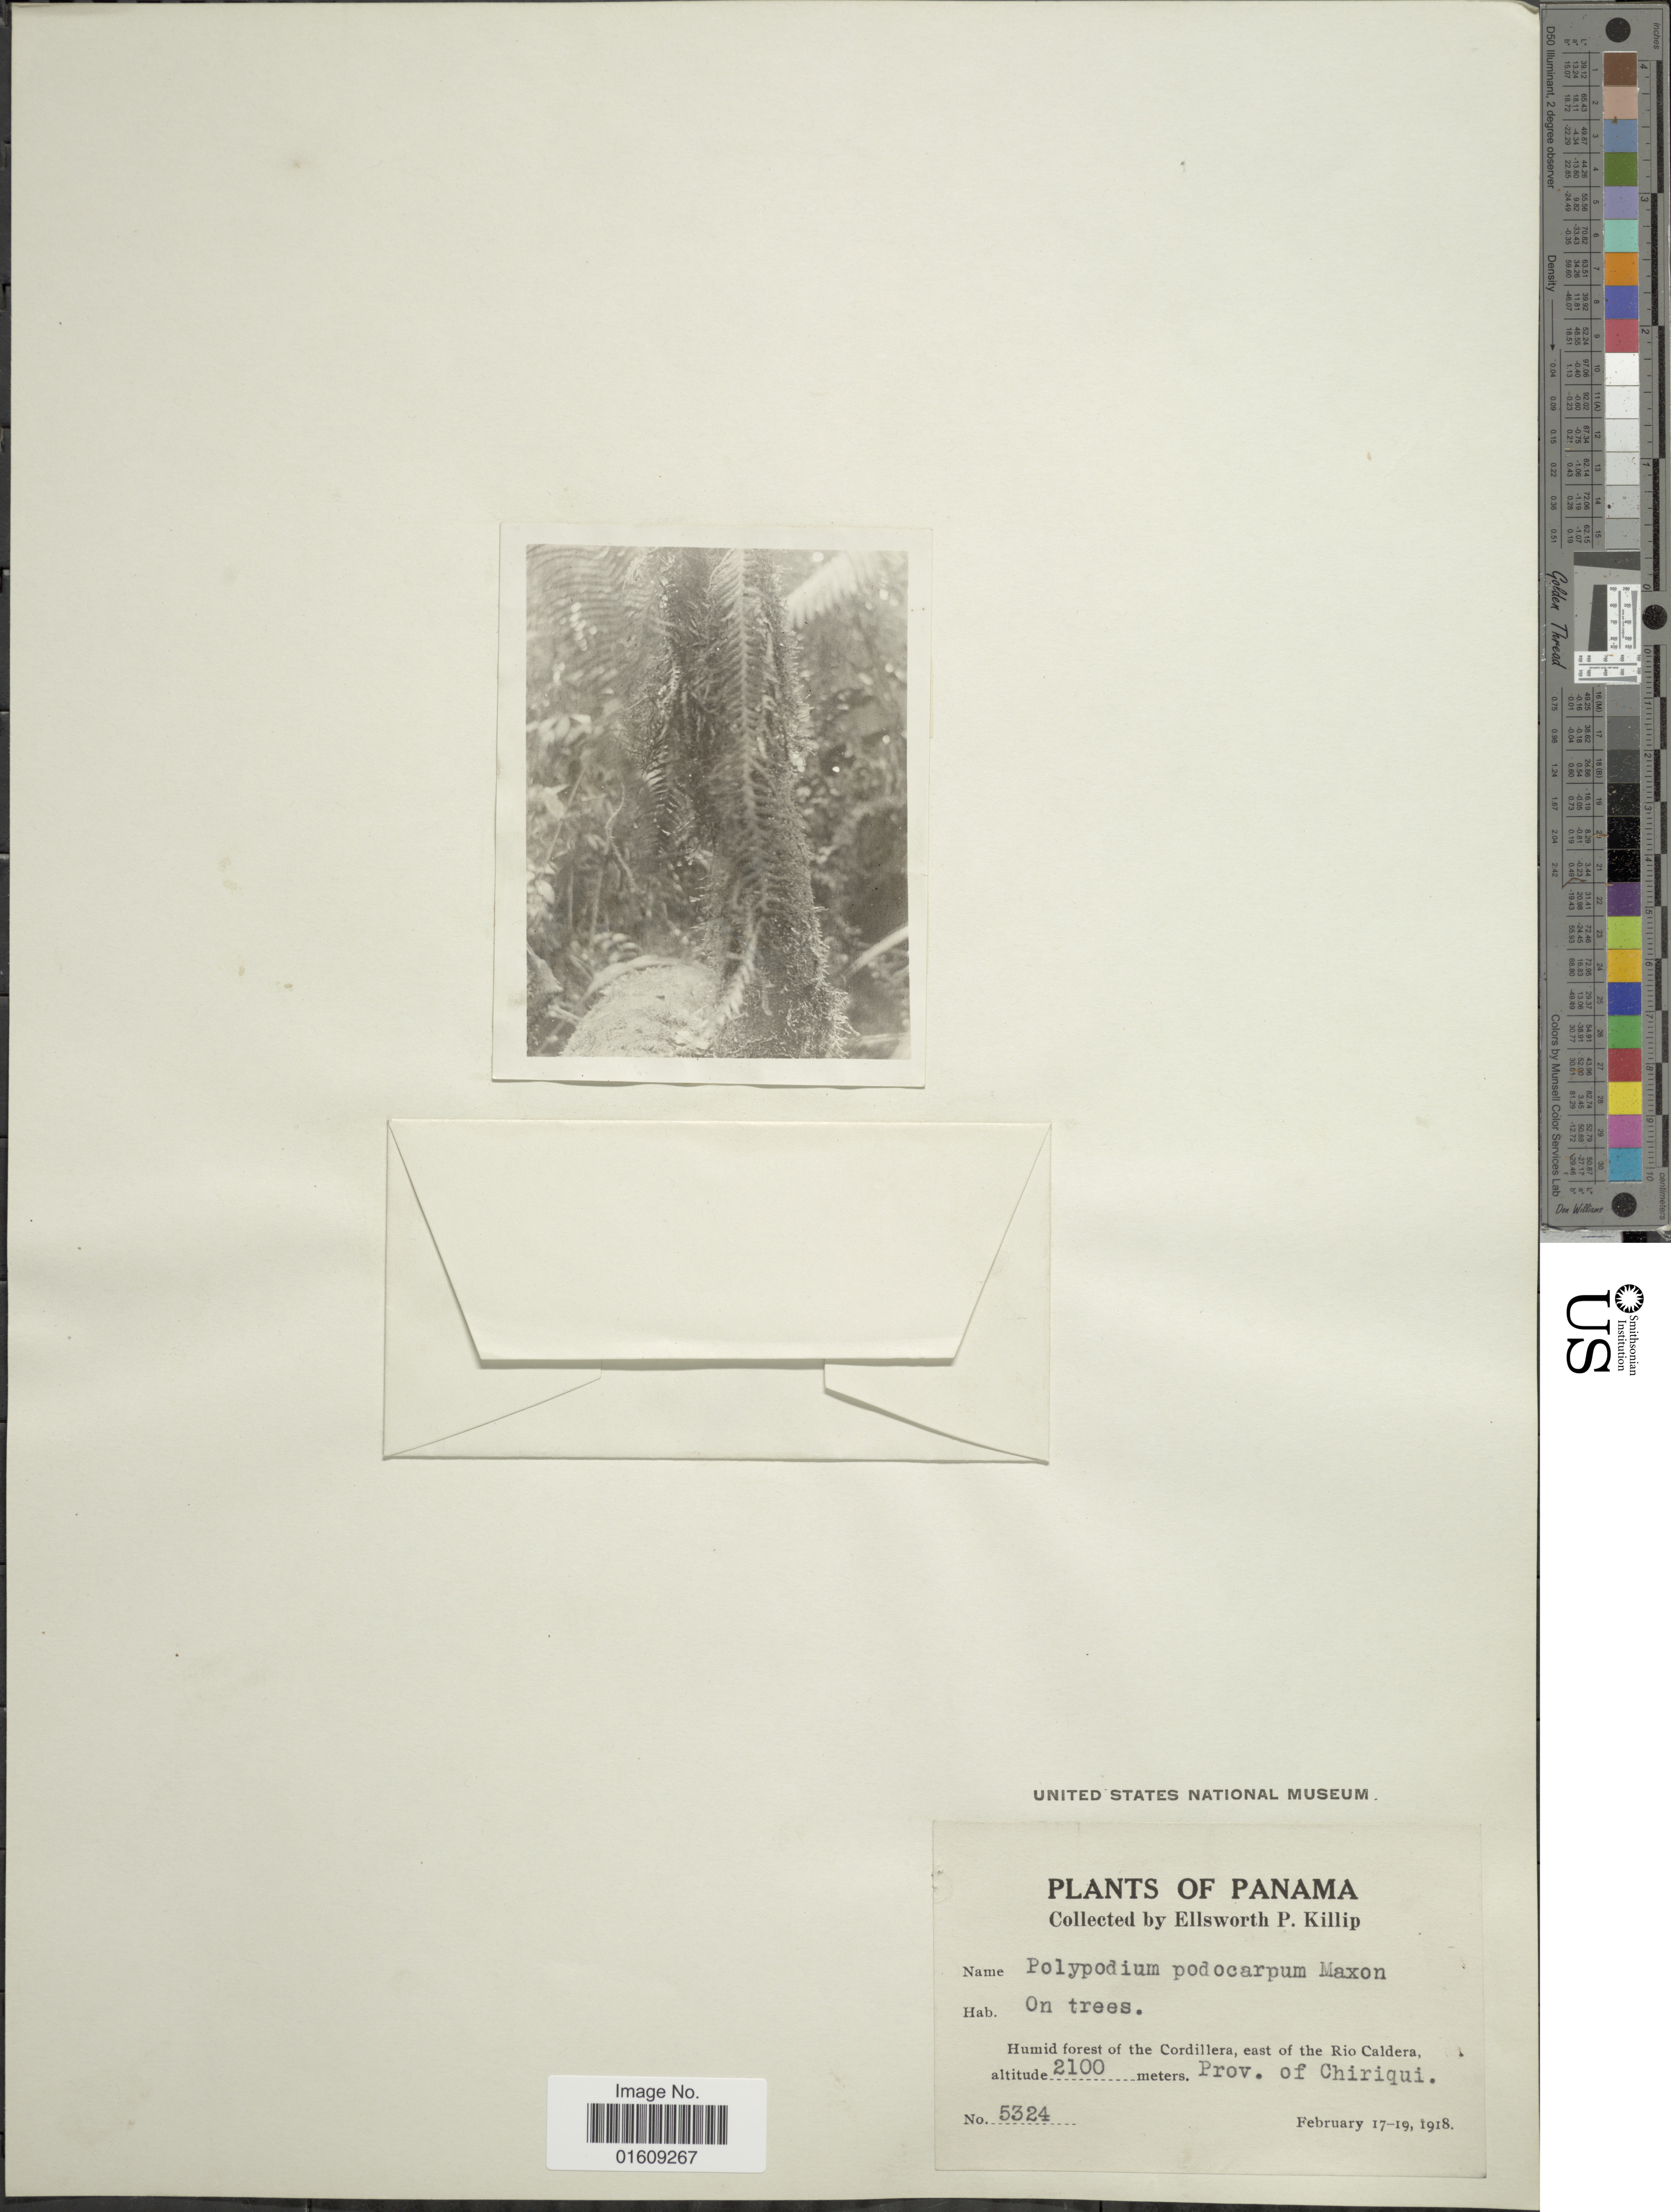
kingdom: Plantae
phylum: Tracheophyta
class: Polypodiopsida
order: Polypodiales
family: Polypodiaceae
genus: Ceradenia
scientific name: Ceradenia podocarpa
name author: (Maxon) L.E. Bishop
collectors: E. P. Killip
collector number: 5324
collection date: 1918-02-17/1918-02-19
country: Panama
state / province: Chiriqui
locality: Panama, Humid forest of the Cordillera, east of the Rio Caldera, Prov. of Chiriqui.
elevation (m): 2100